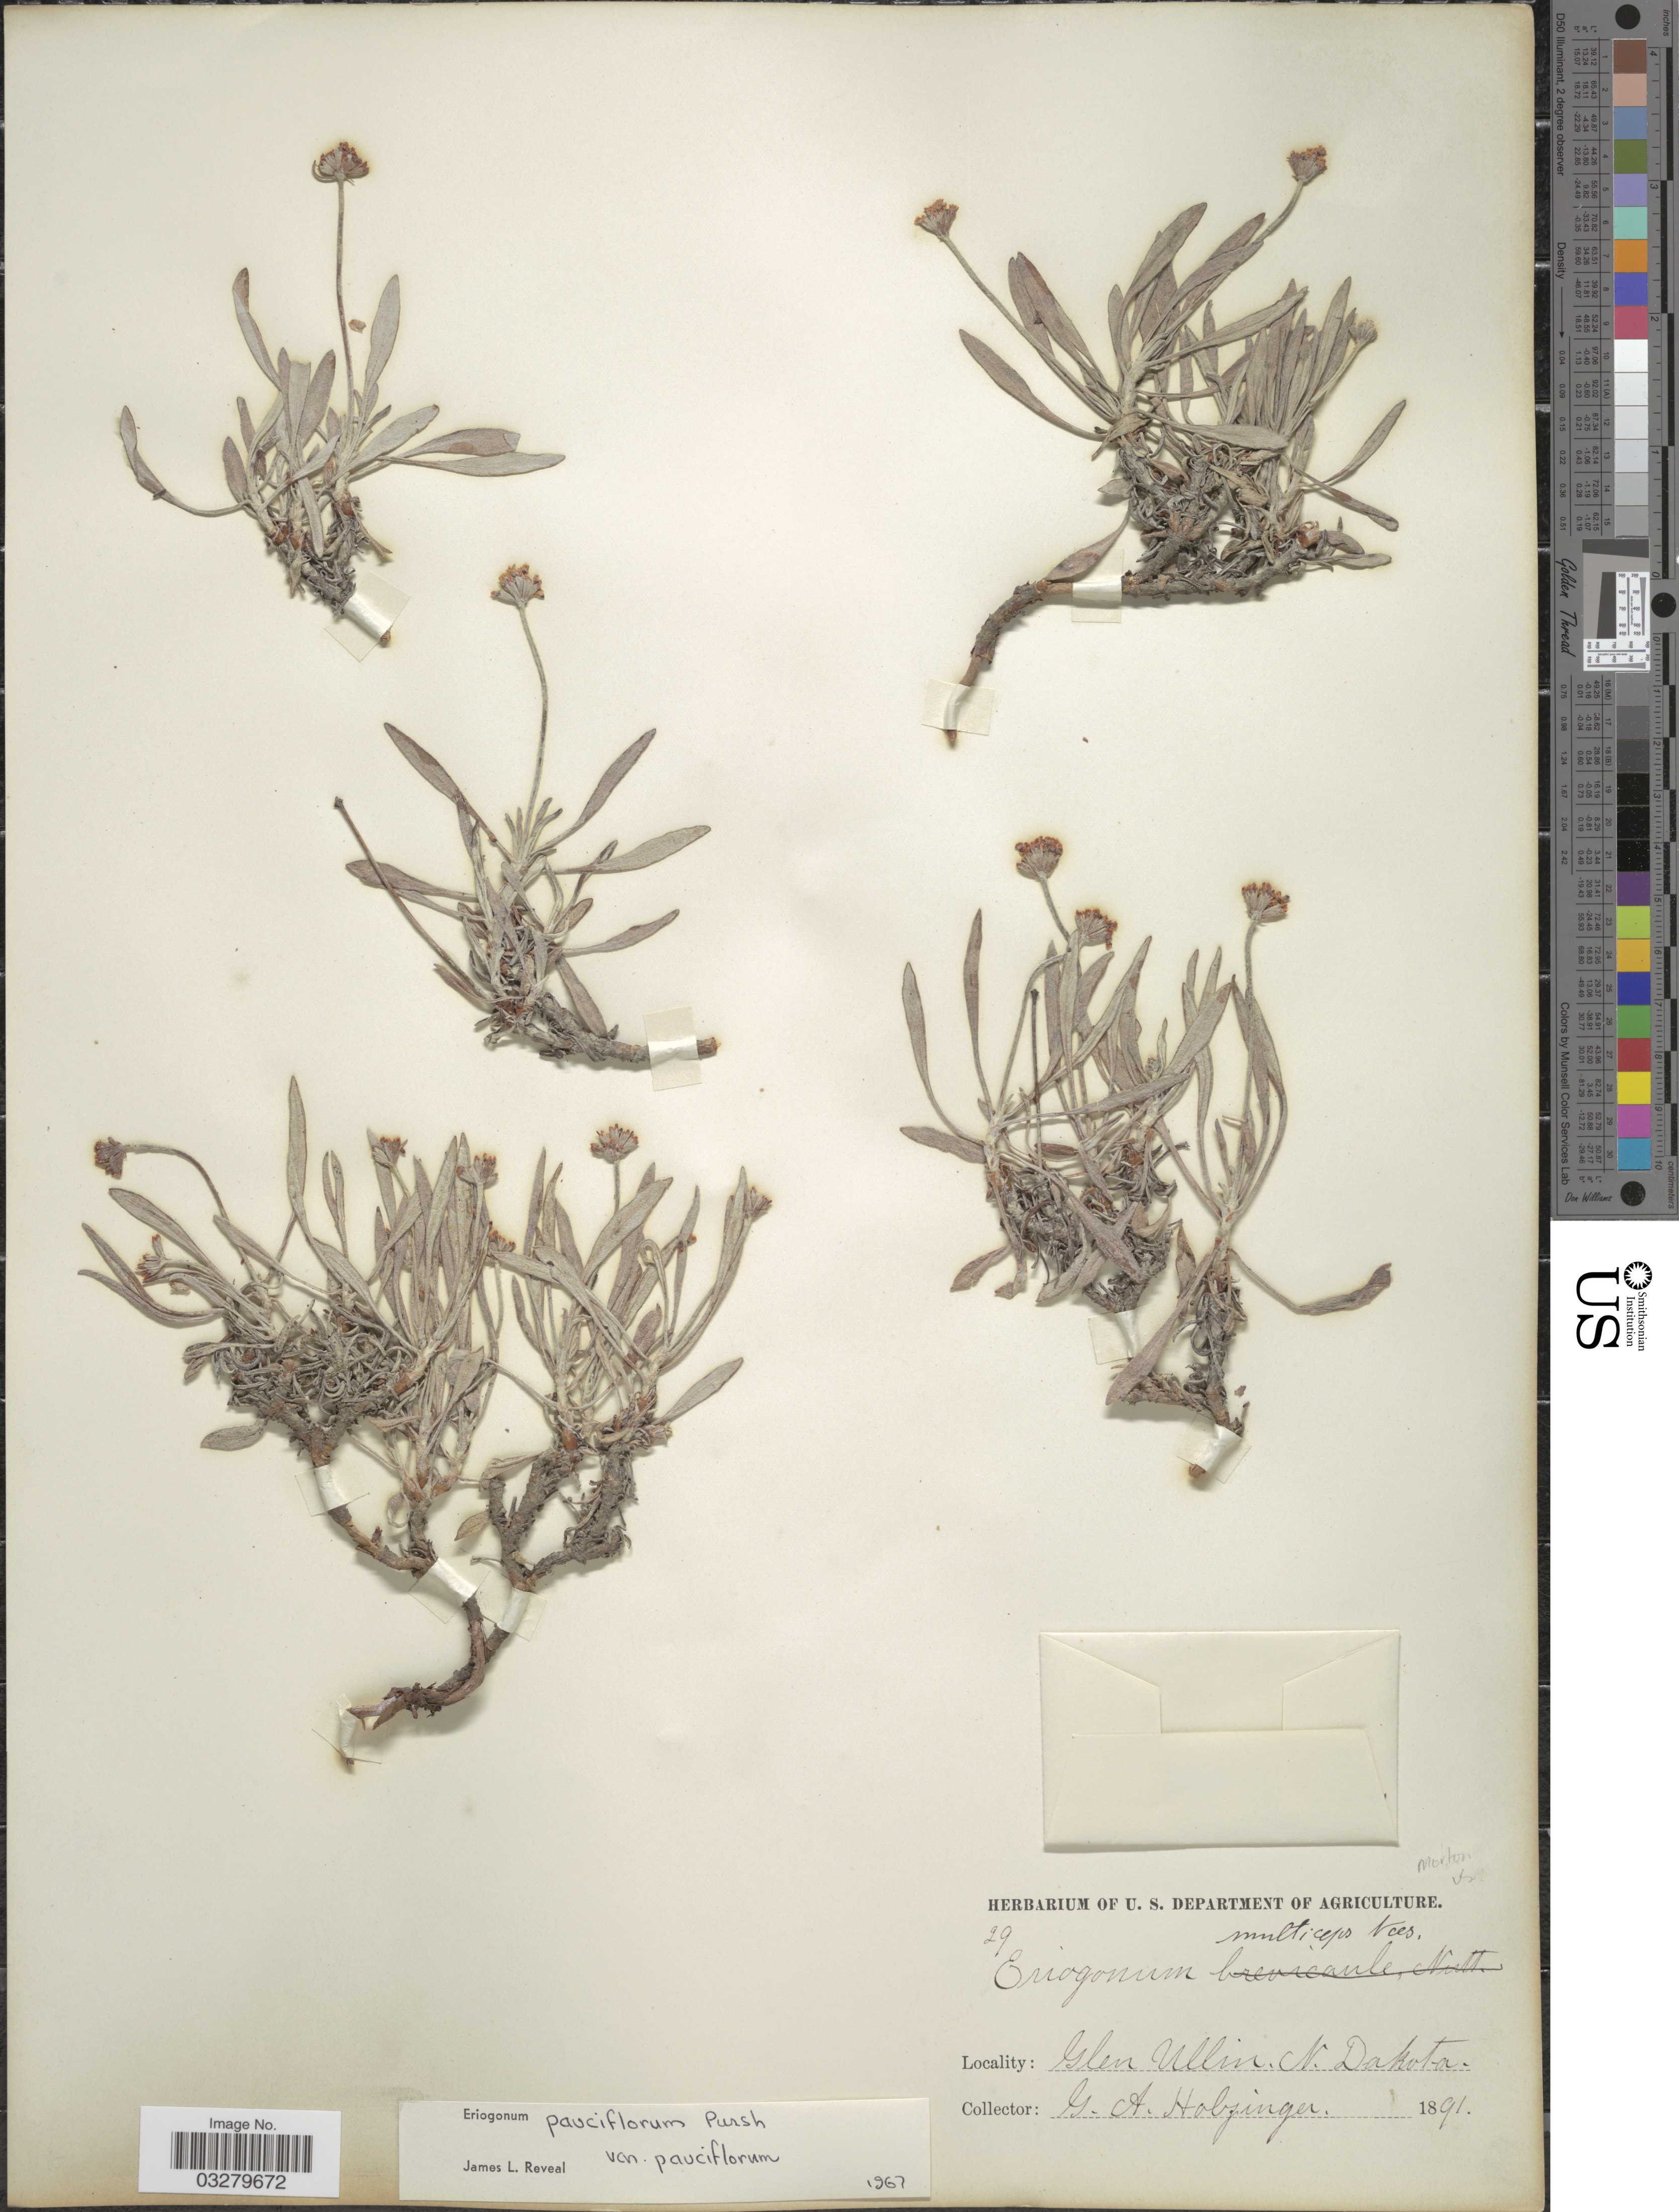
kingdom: Plantae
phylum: Tracheophyta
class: Magnoliopsida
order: Caryophyllales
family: Polygonaceae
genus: Eriogonum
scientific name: Eriogonum pauciflorum var. pauciflorum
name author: Pursh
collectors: G. A. Holzinger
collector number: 29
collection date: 1891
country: United States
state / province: North Dakota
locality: Glen Ullin. Morton US.